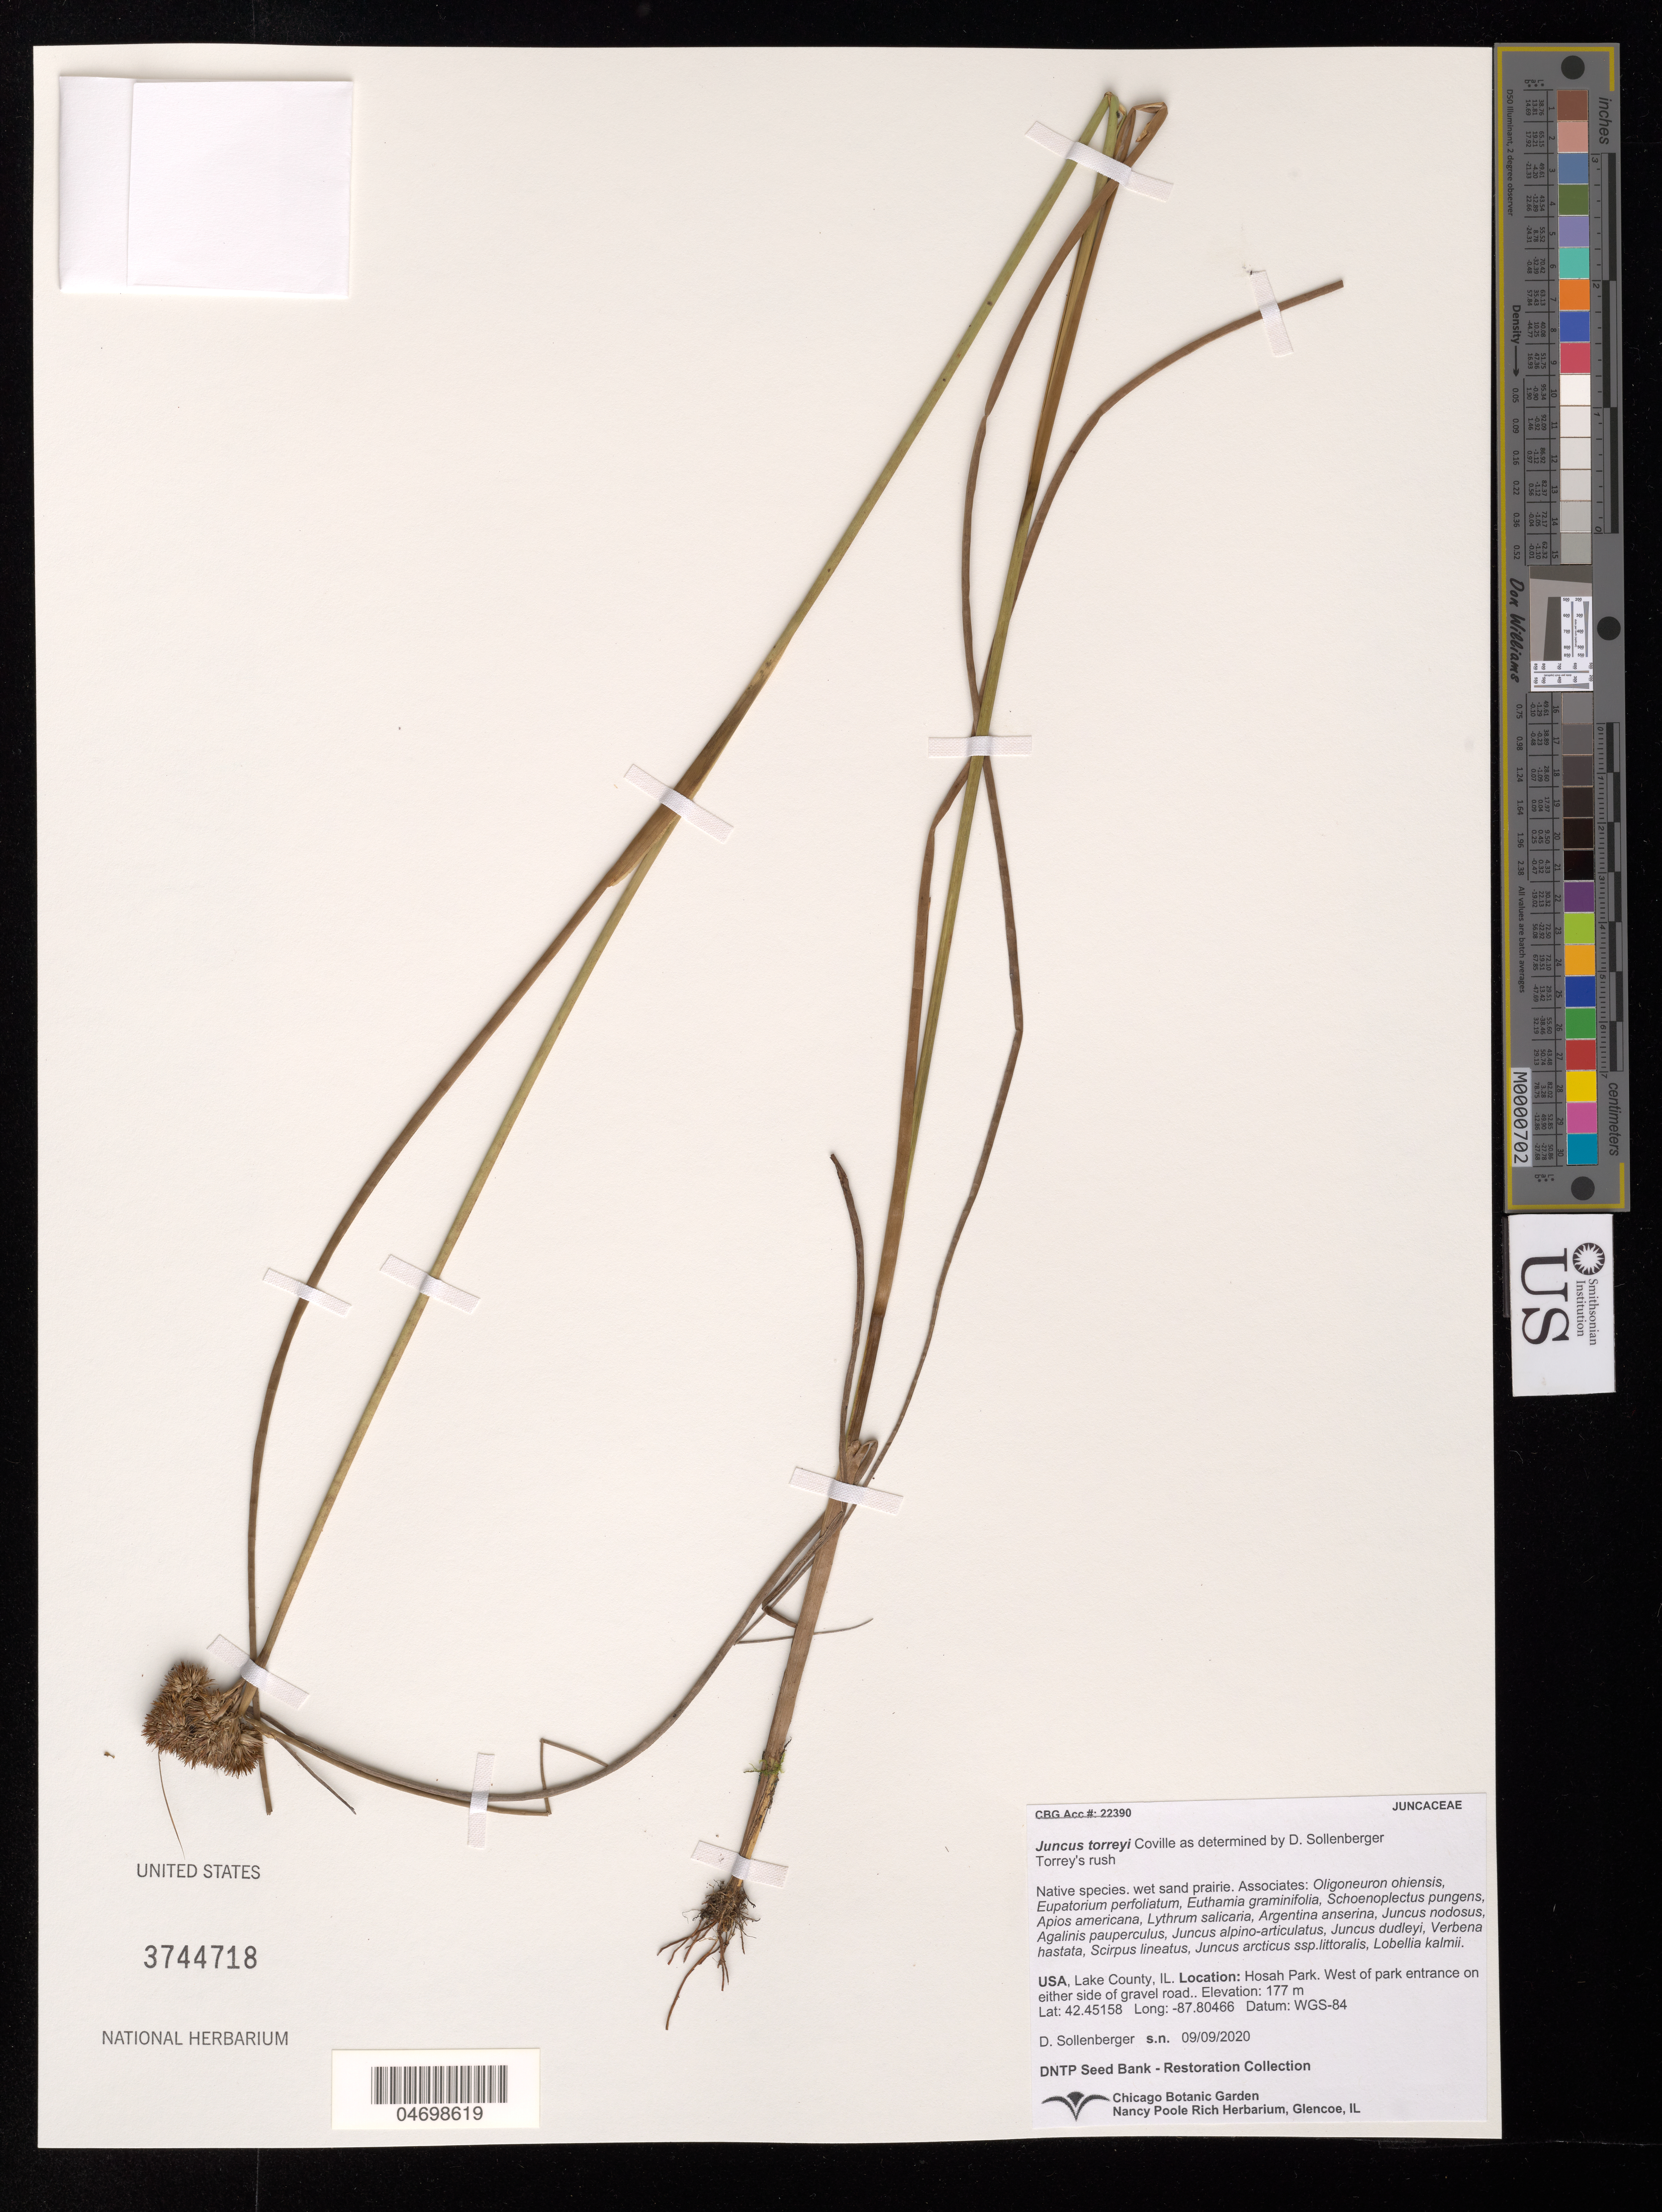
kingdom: Plantae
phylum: Tracheophyta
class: Liliopsida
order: Poales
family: Juncaceae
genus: Juncus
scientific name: Juncus torreyi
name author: Coville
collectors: D. Sollenberger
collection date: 2020-09-09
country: United States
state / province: Illinois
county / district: Lake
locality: Zion. Hosah Park, gravel access road west of entrance to the park.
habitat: Wet sand prairie. With Apios americana, Juncus nodosus, Lobellia kalmii, etc.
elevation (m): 177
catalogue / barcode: US 3744718